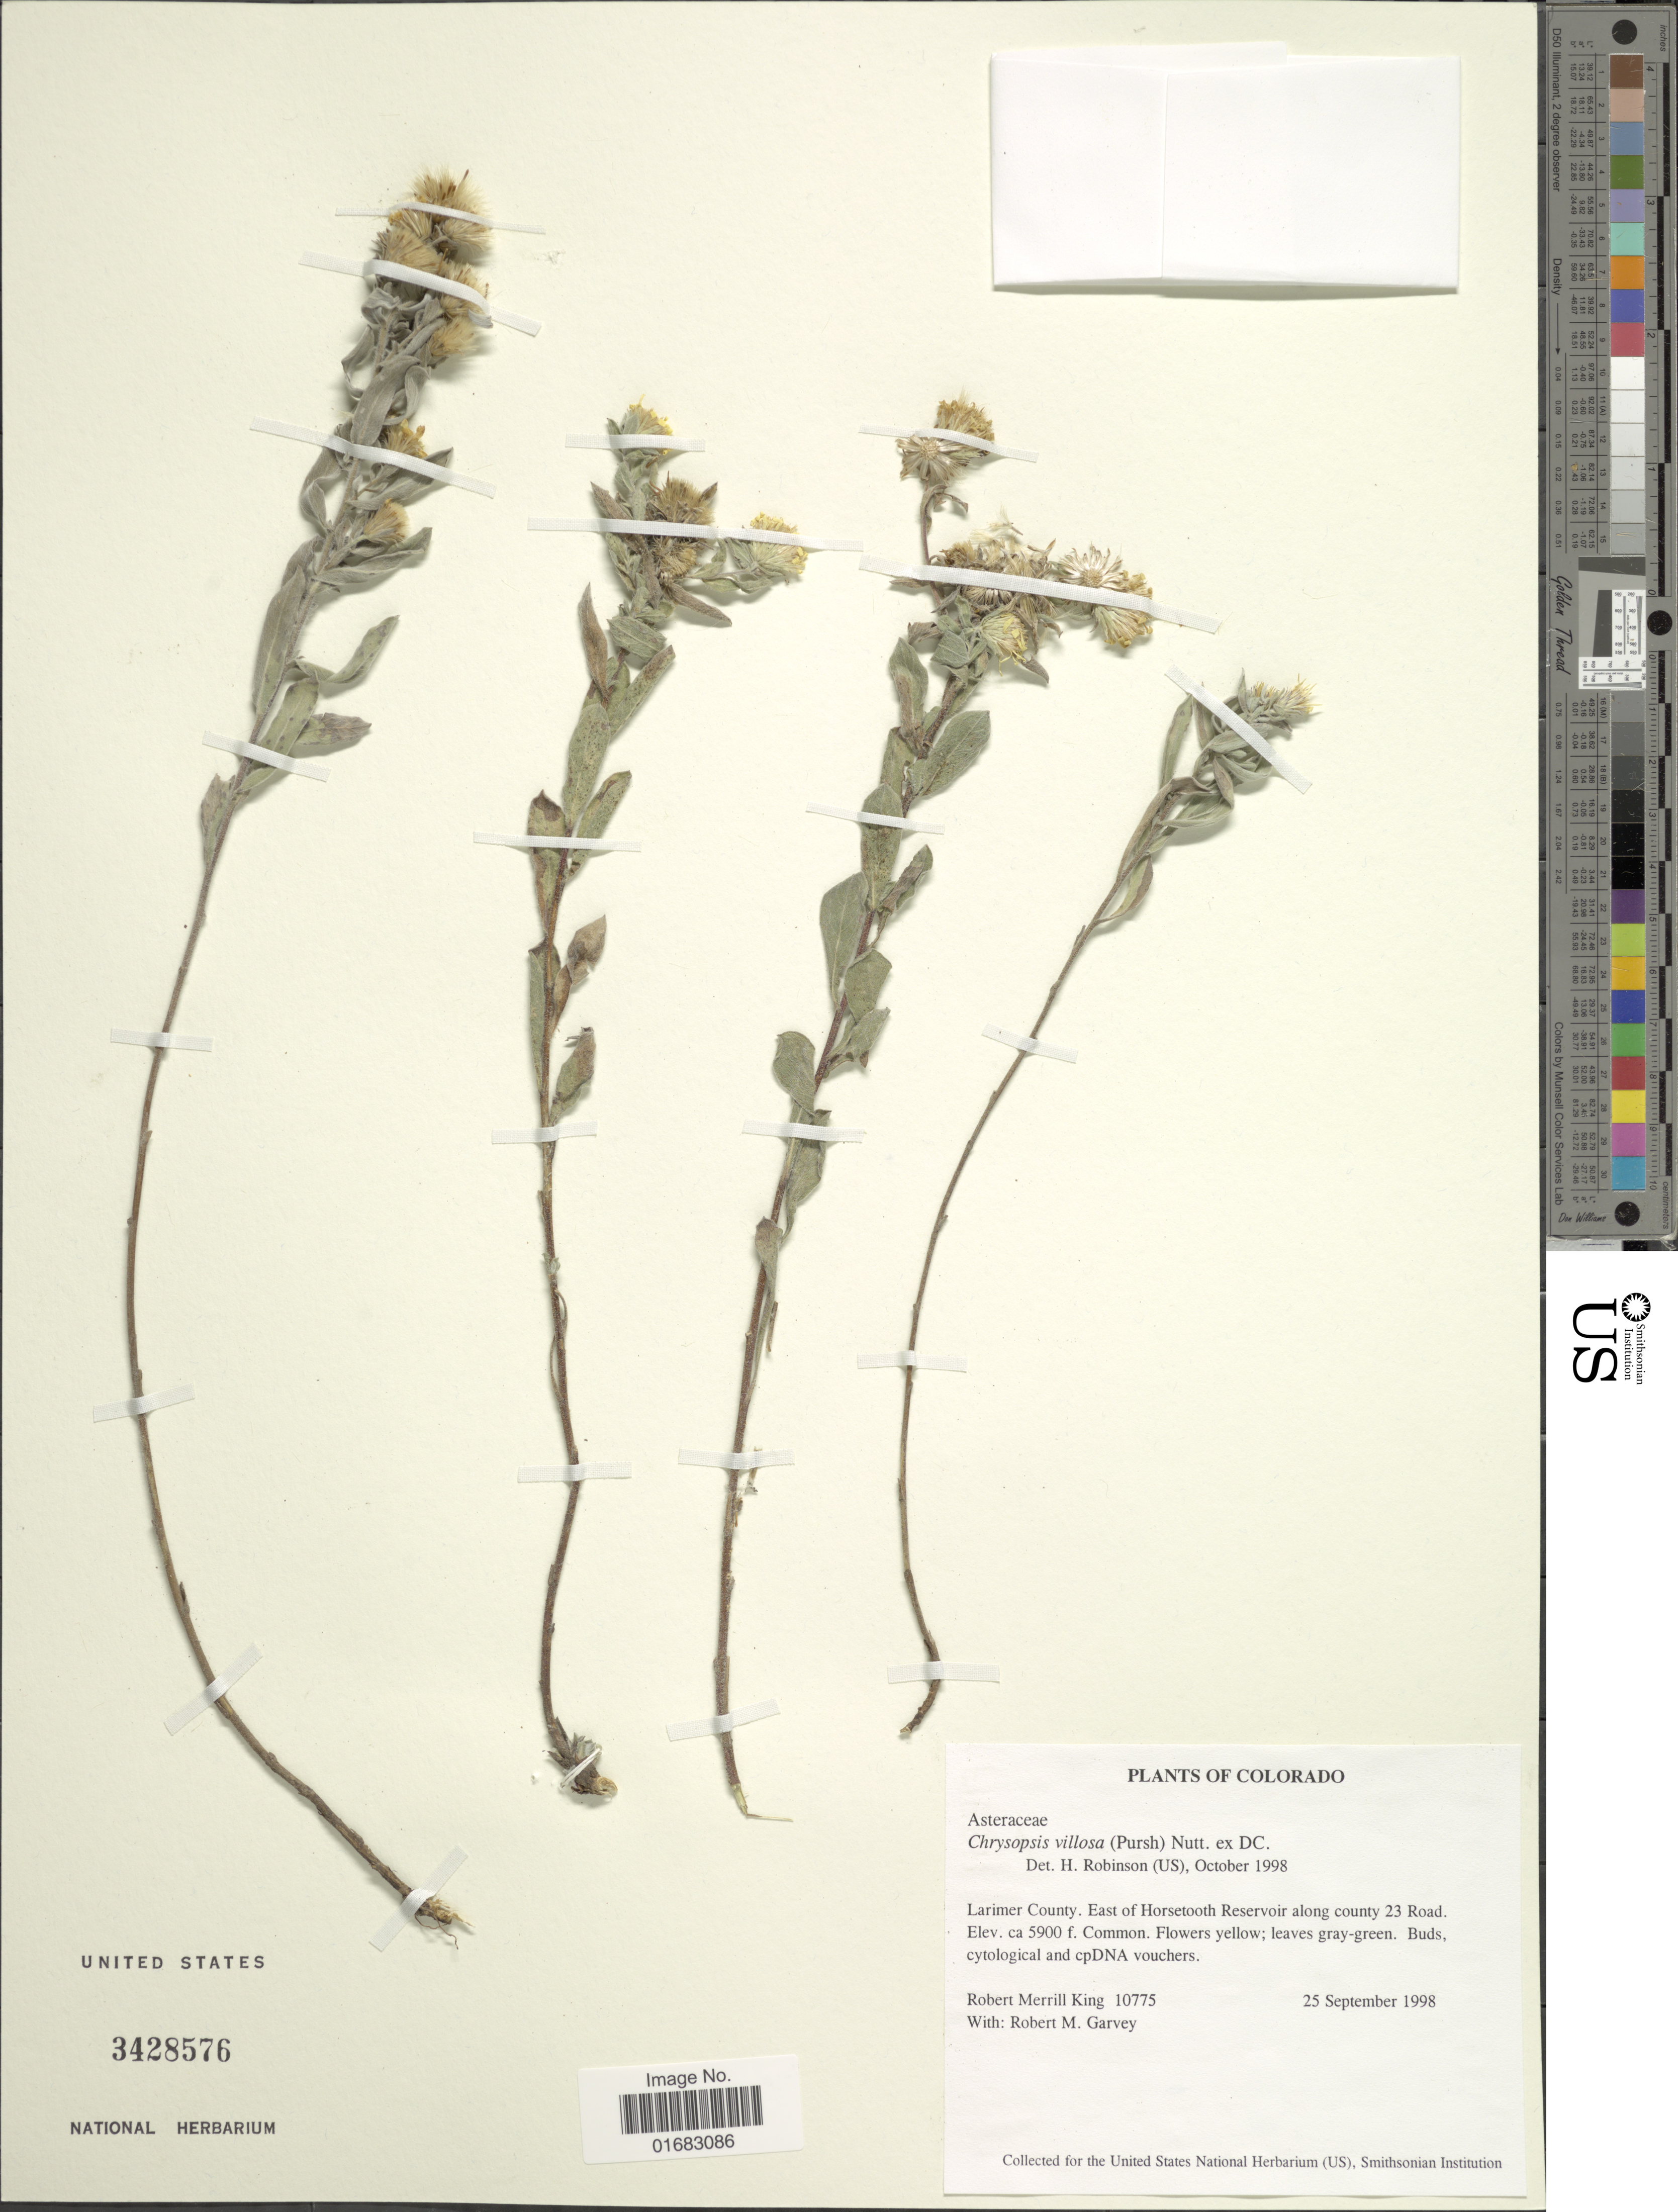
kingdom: Plantae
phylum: Tracheophyta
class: Magnoliopsida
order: Asterales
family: Asteraceae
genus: Heterotheca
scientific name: Heterotheca villosa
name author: (Pursh) Shinners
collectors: R. M. King & R. Garvey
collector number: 10775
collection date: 1998-09-25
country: United States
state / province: Colorado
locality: Colorado. Larimer County. East of Horsetooth Reservoir along county 23 Road.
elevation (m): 1798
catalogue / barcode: US 3428576